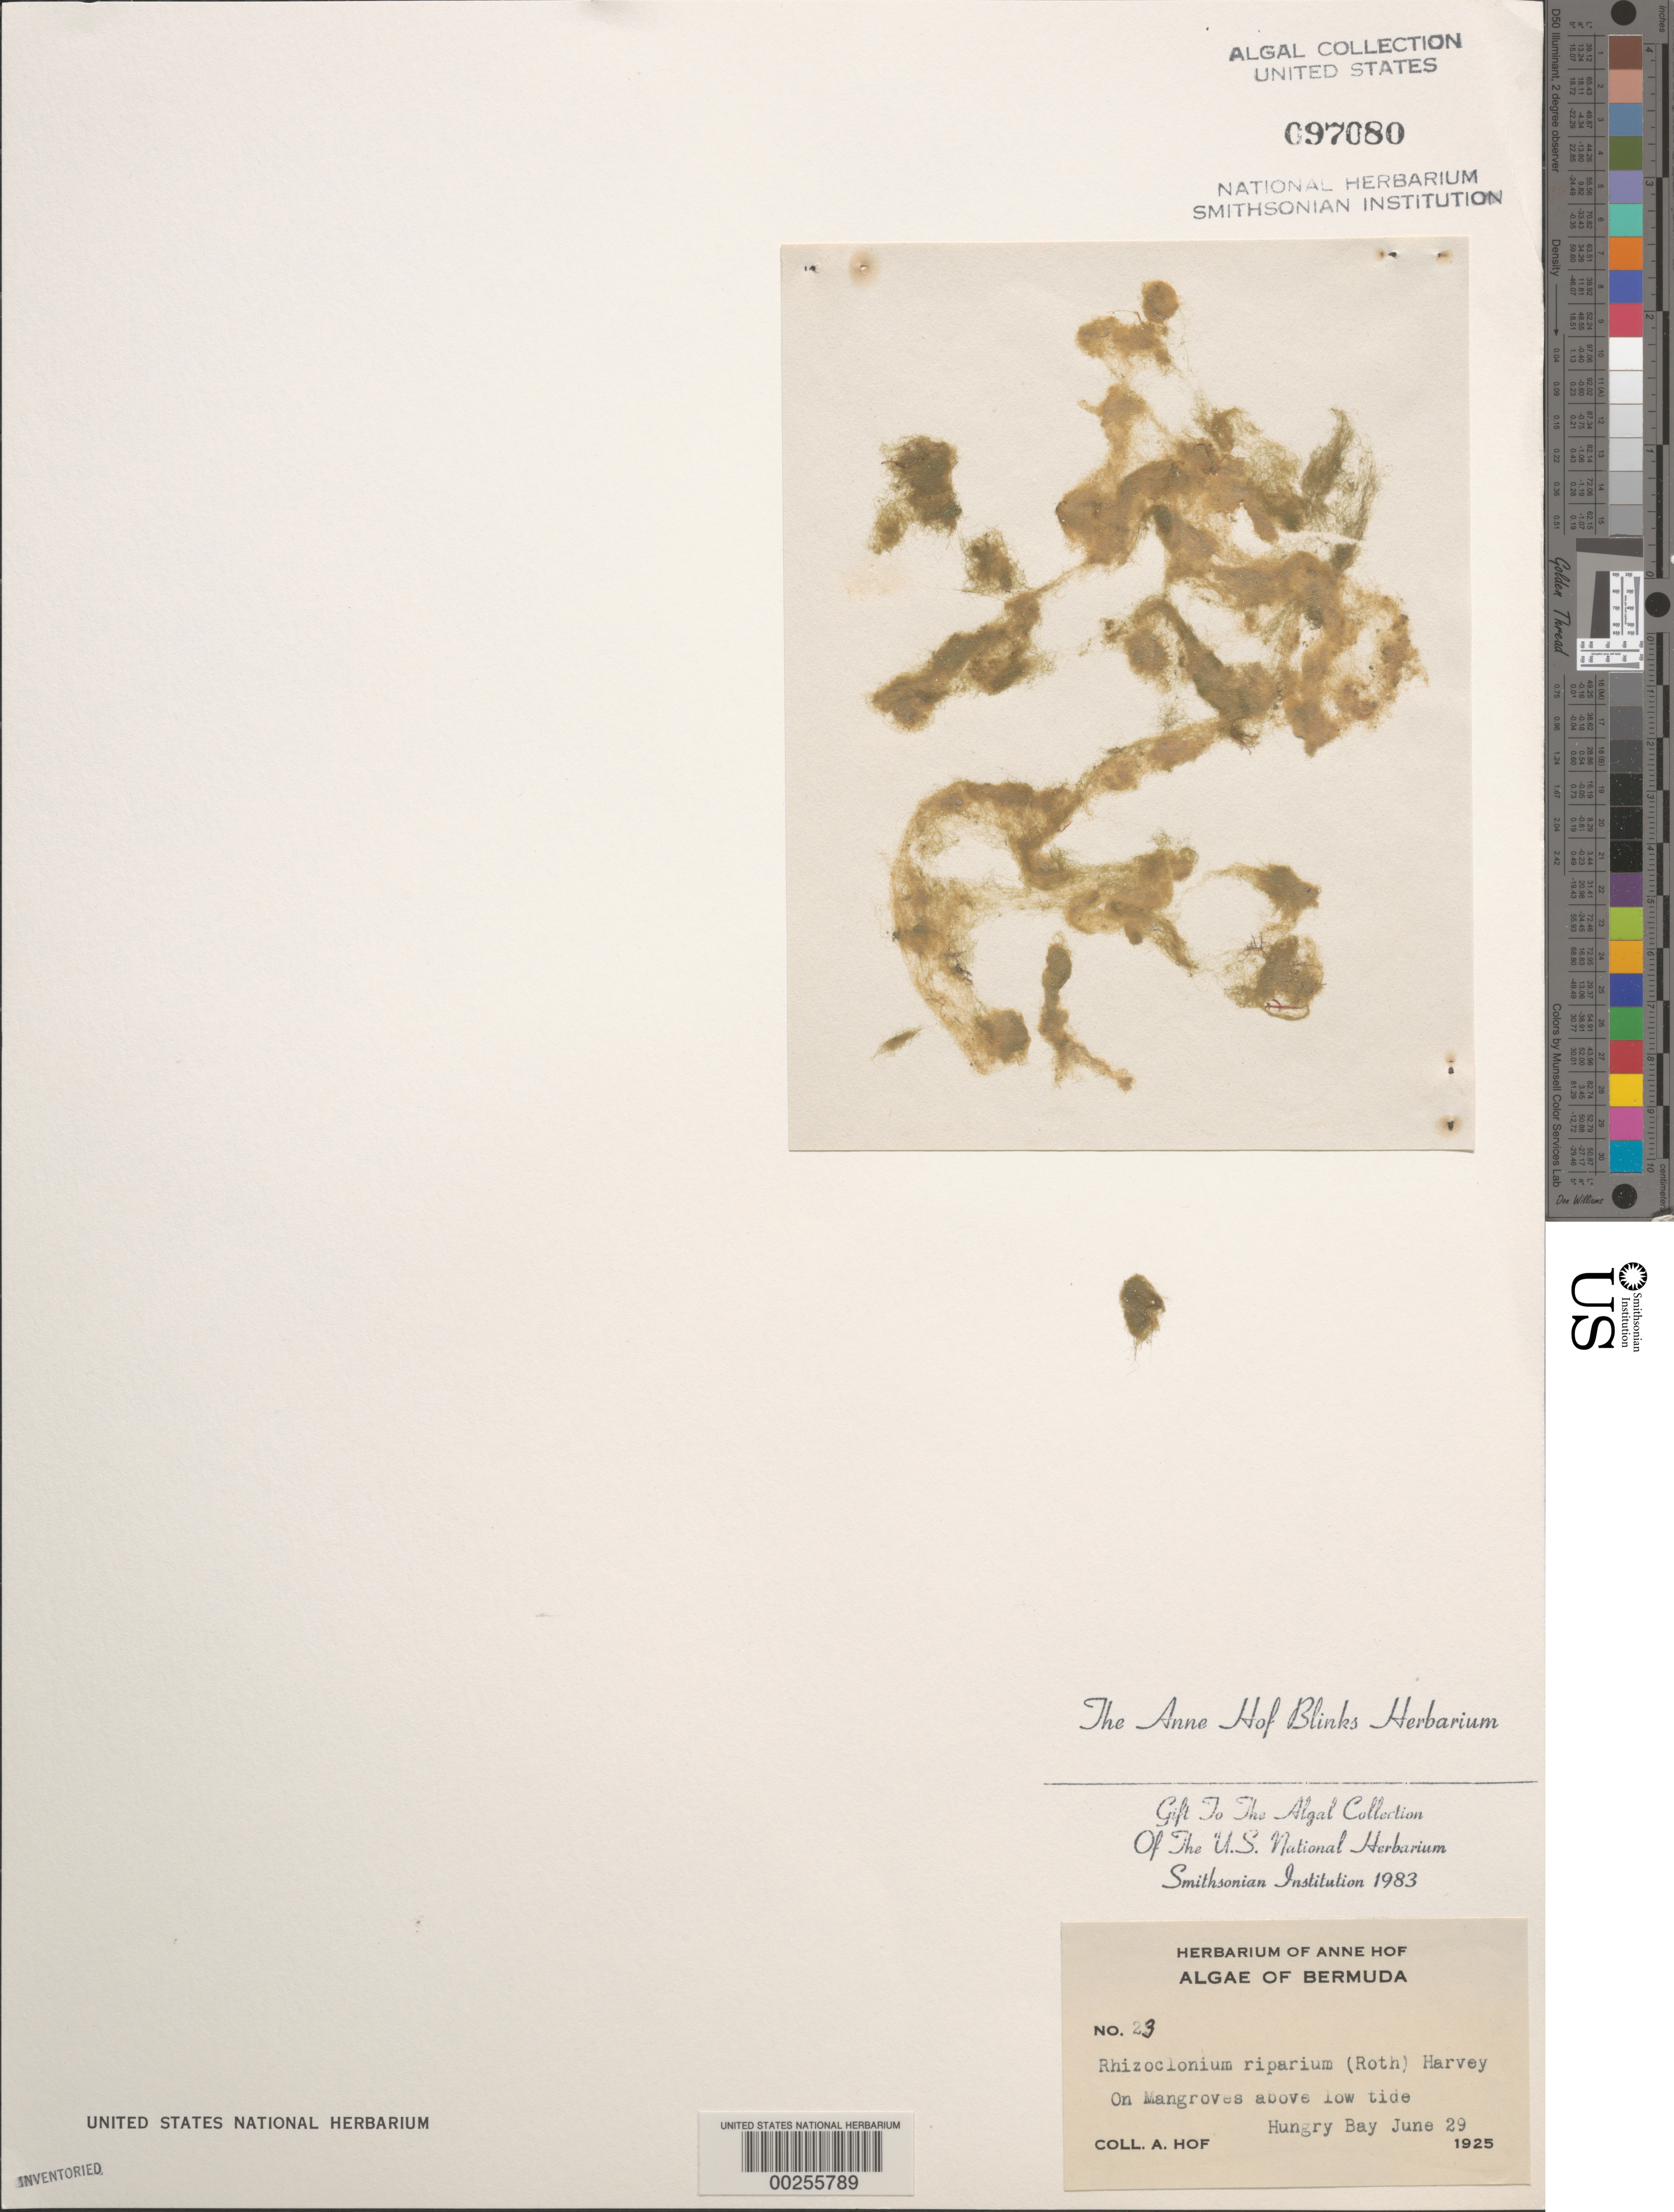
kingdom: Plantae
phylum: Chlorophyta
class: Ulvophyceae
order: Cladophorales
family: Cladophoraceae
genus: Rhizoclonium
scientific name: Rhizoclonium riparium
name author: (Roth) Harv.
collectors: A. Blinks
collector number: AHB 23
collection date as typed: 29 Jun 1925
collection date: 1925-06-29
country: Bermuda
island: Bermuda Island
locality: Hungry Bay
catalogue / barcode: US 97080